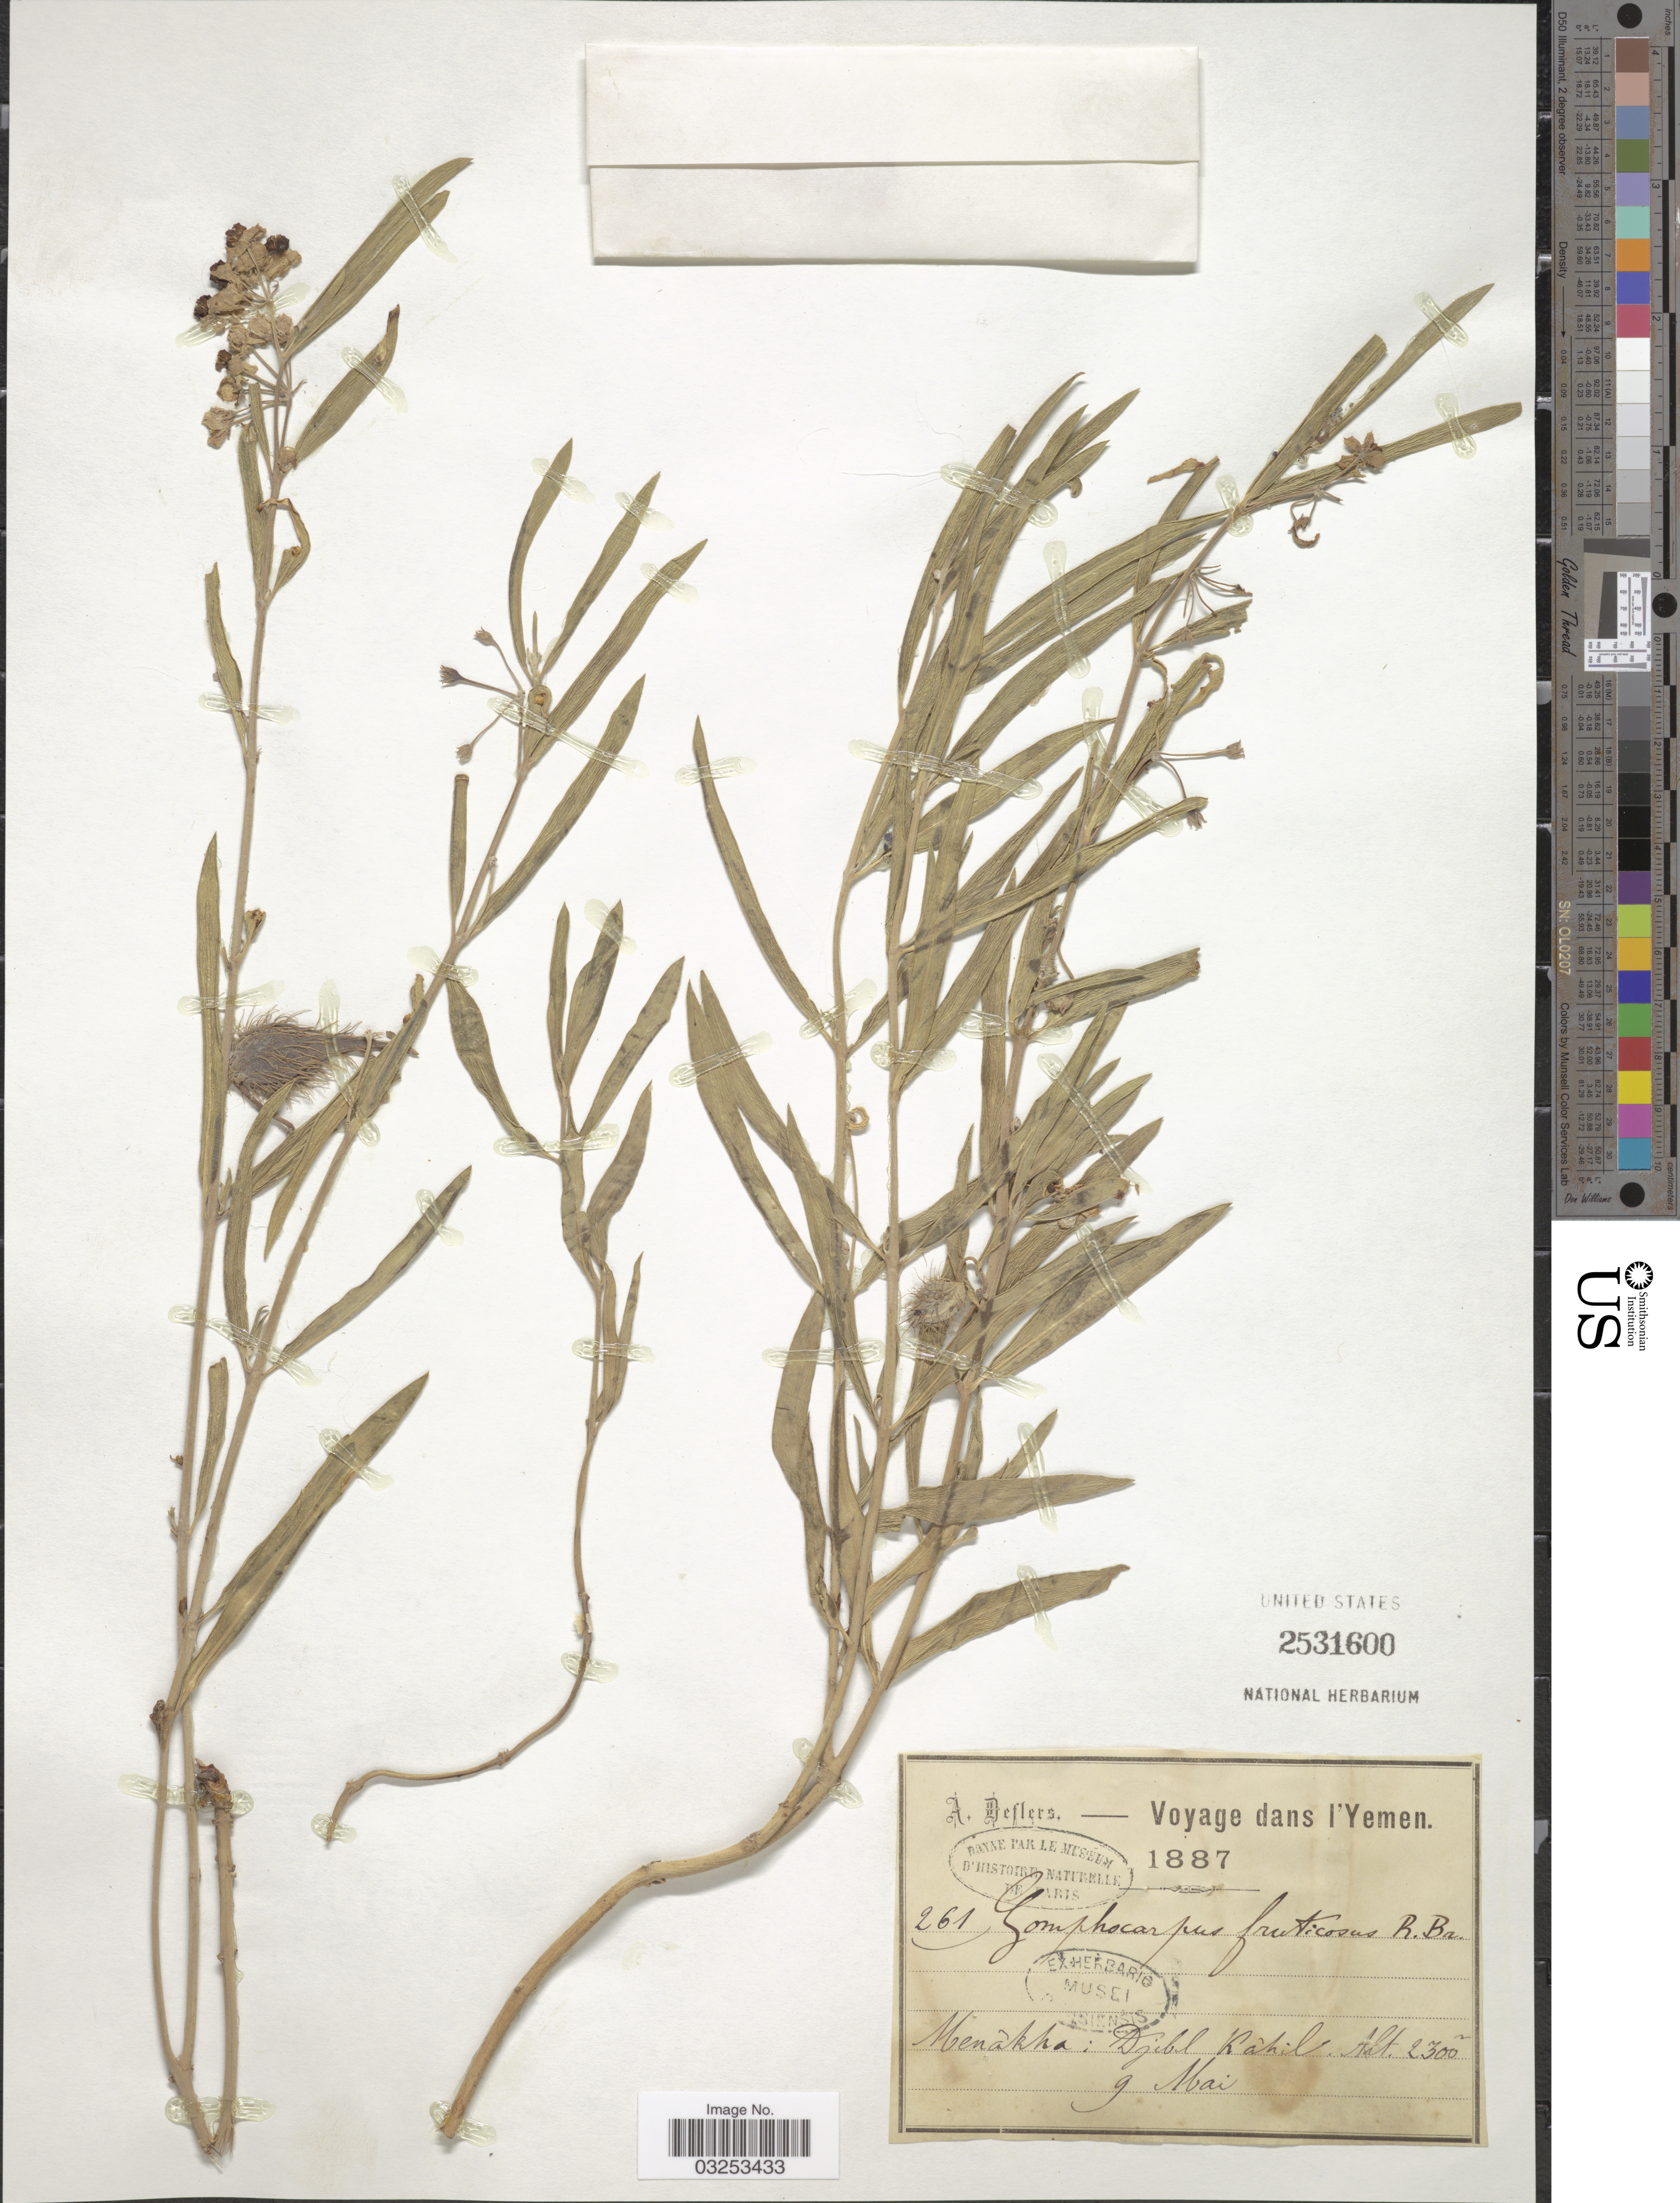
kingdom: Plantae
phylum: Tracheophyta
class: Magnoliopsida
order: Gentianales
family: Apocynaceae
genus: Gomphocarpus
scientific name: Gomphocarpus setosus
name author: (Forssk.) R. Br. ex Schult.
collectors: A. Deflers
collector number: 261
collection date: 1887-05-09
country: Yemen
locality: Menákha: Djebel Káhil.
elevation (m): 2300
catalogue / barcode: US 2531600